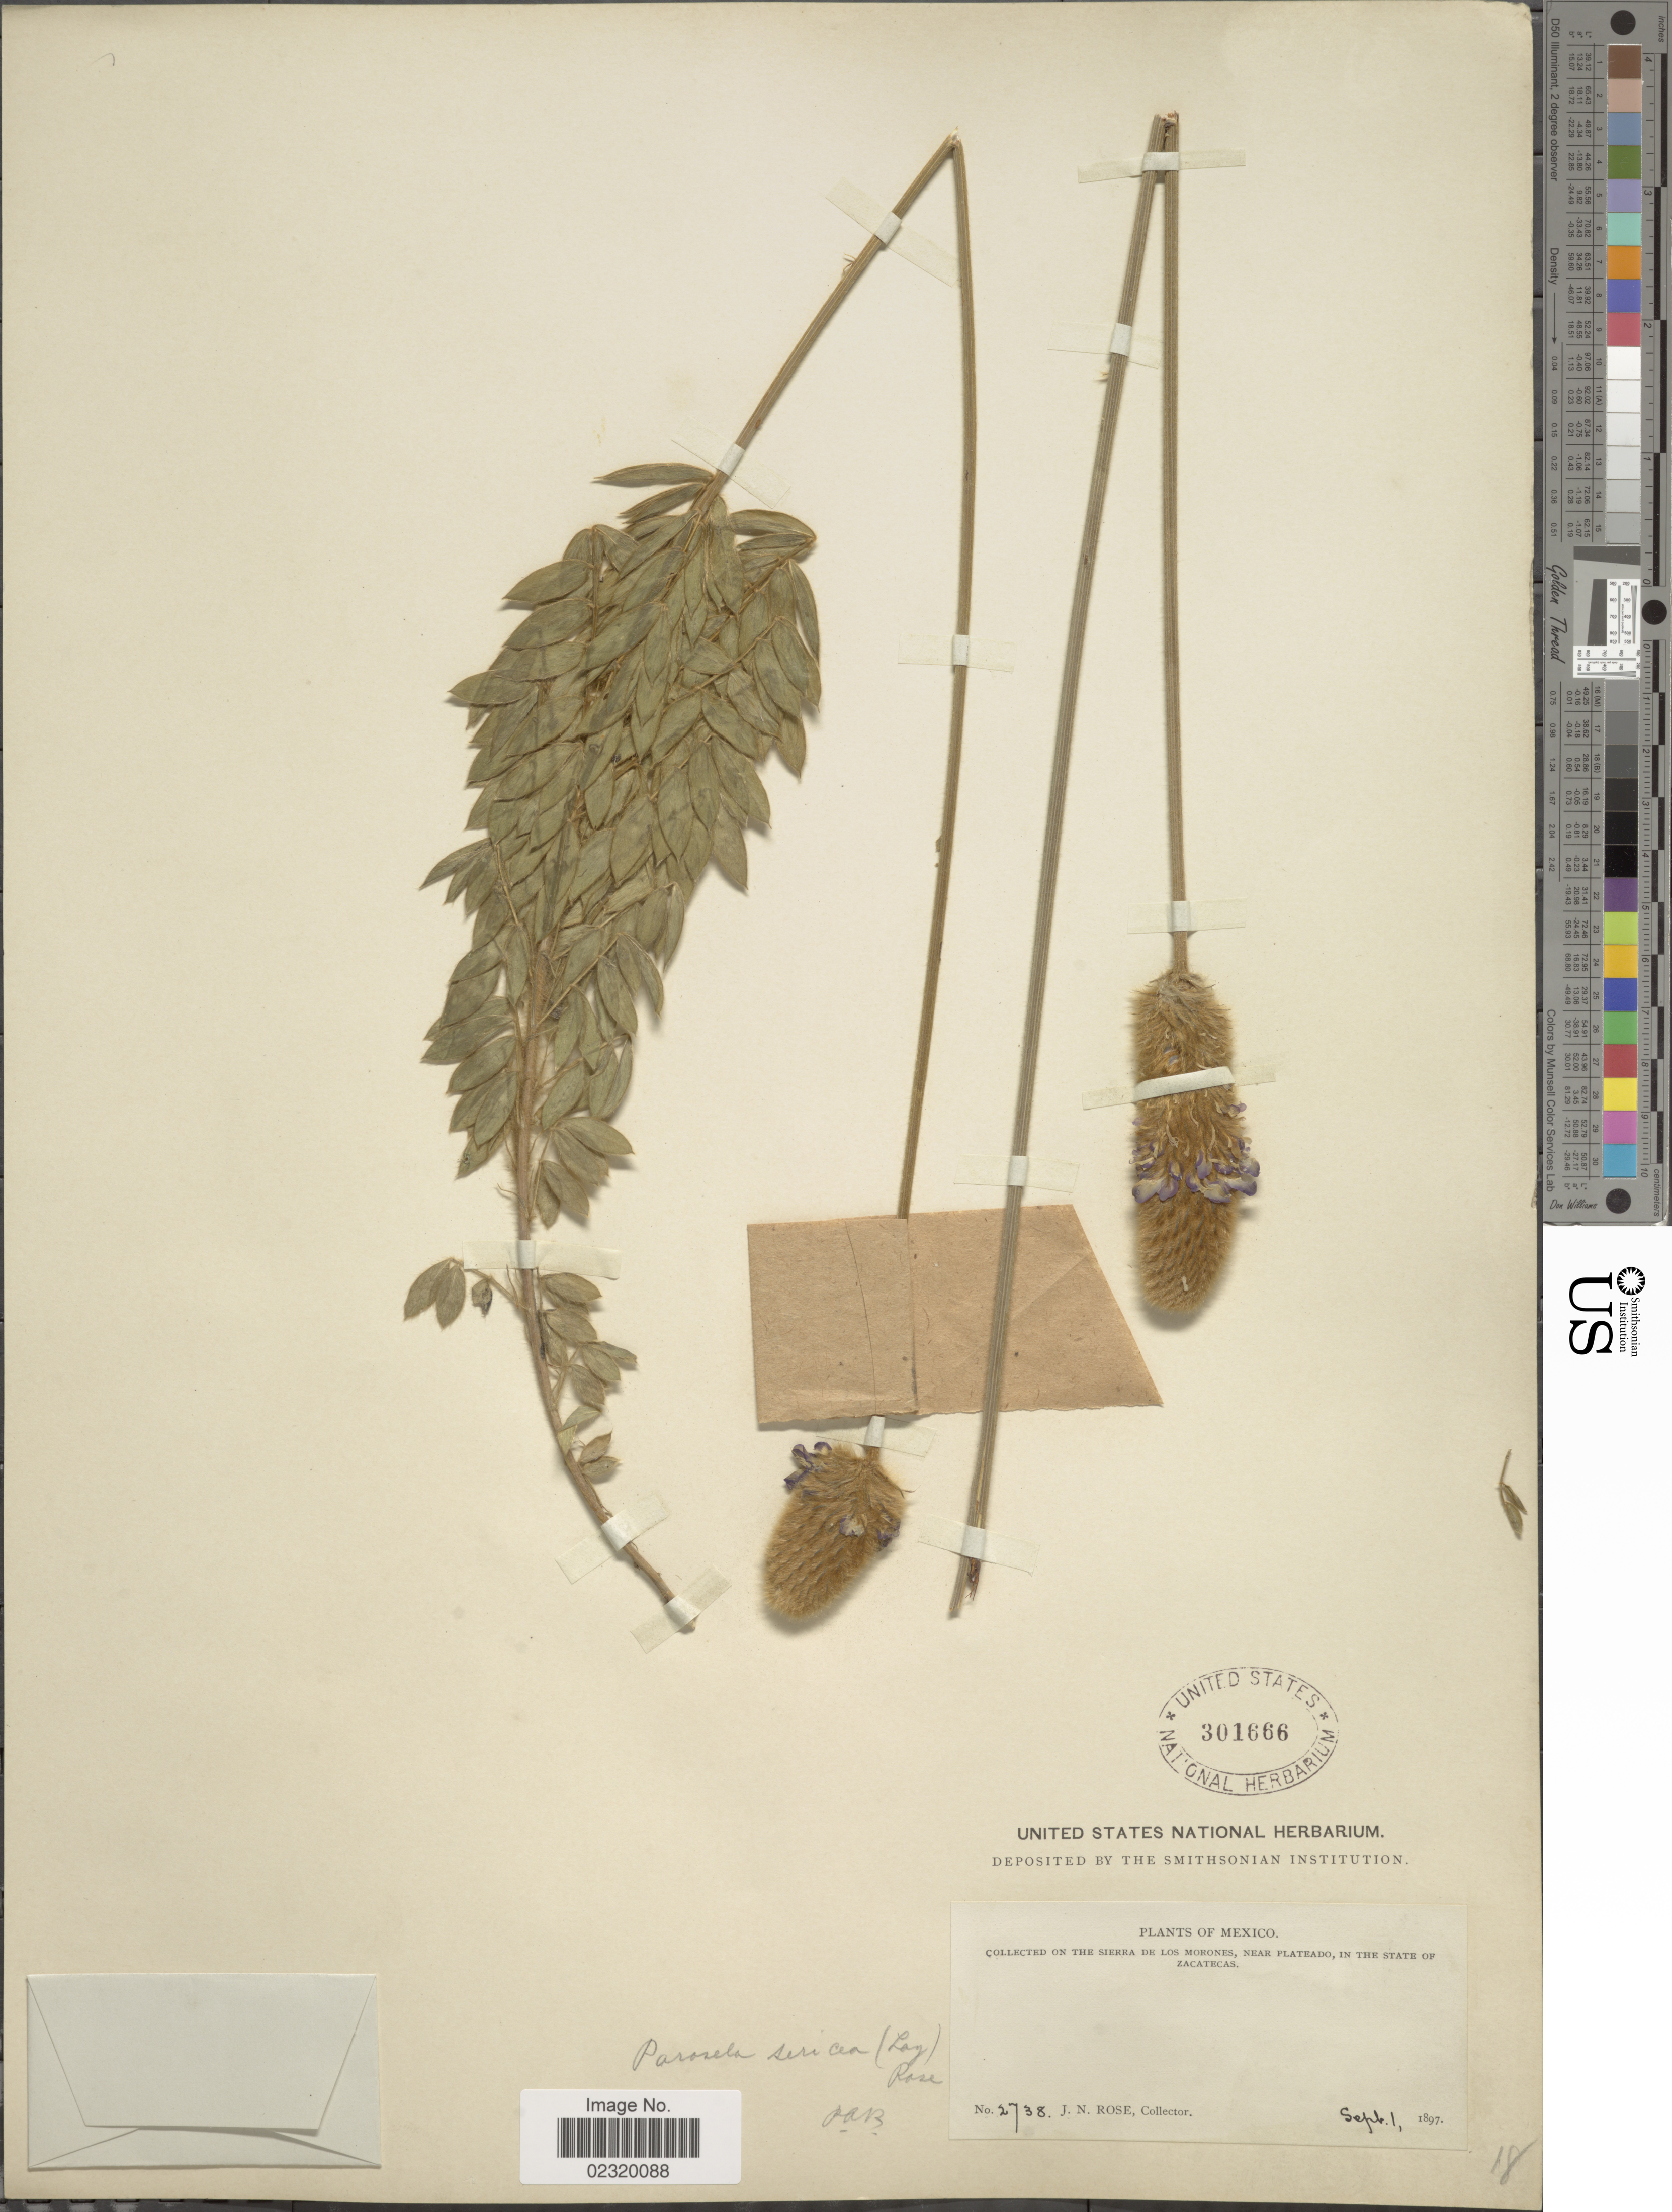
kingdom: Plantae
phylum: Tracheophyta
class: Magnoliopsida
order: Fabales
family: Fabaceae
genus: Dalea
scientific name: Dalea sericea var. sericea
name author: Lag.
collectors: J. N. Rose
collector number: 2738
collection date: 1897-09-01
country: Mexico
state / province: Zacatecas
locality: Sierra de Los Morones, near Plateado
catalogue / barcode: US 301666